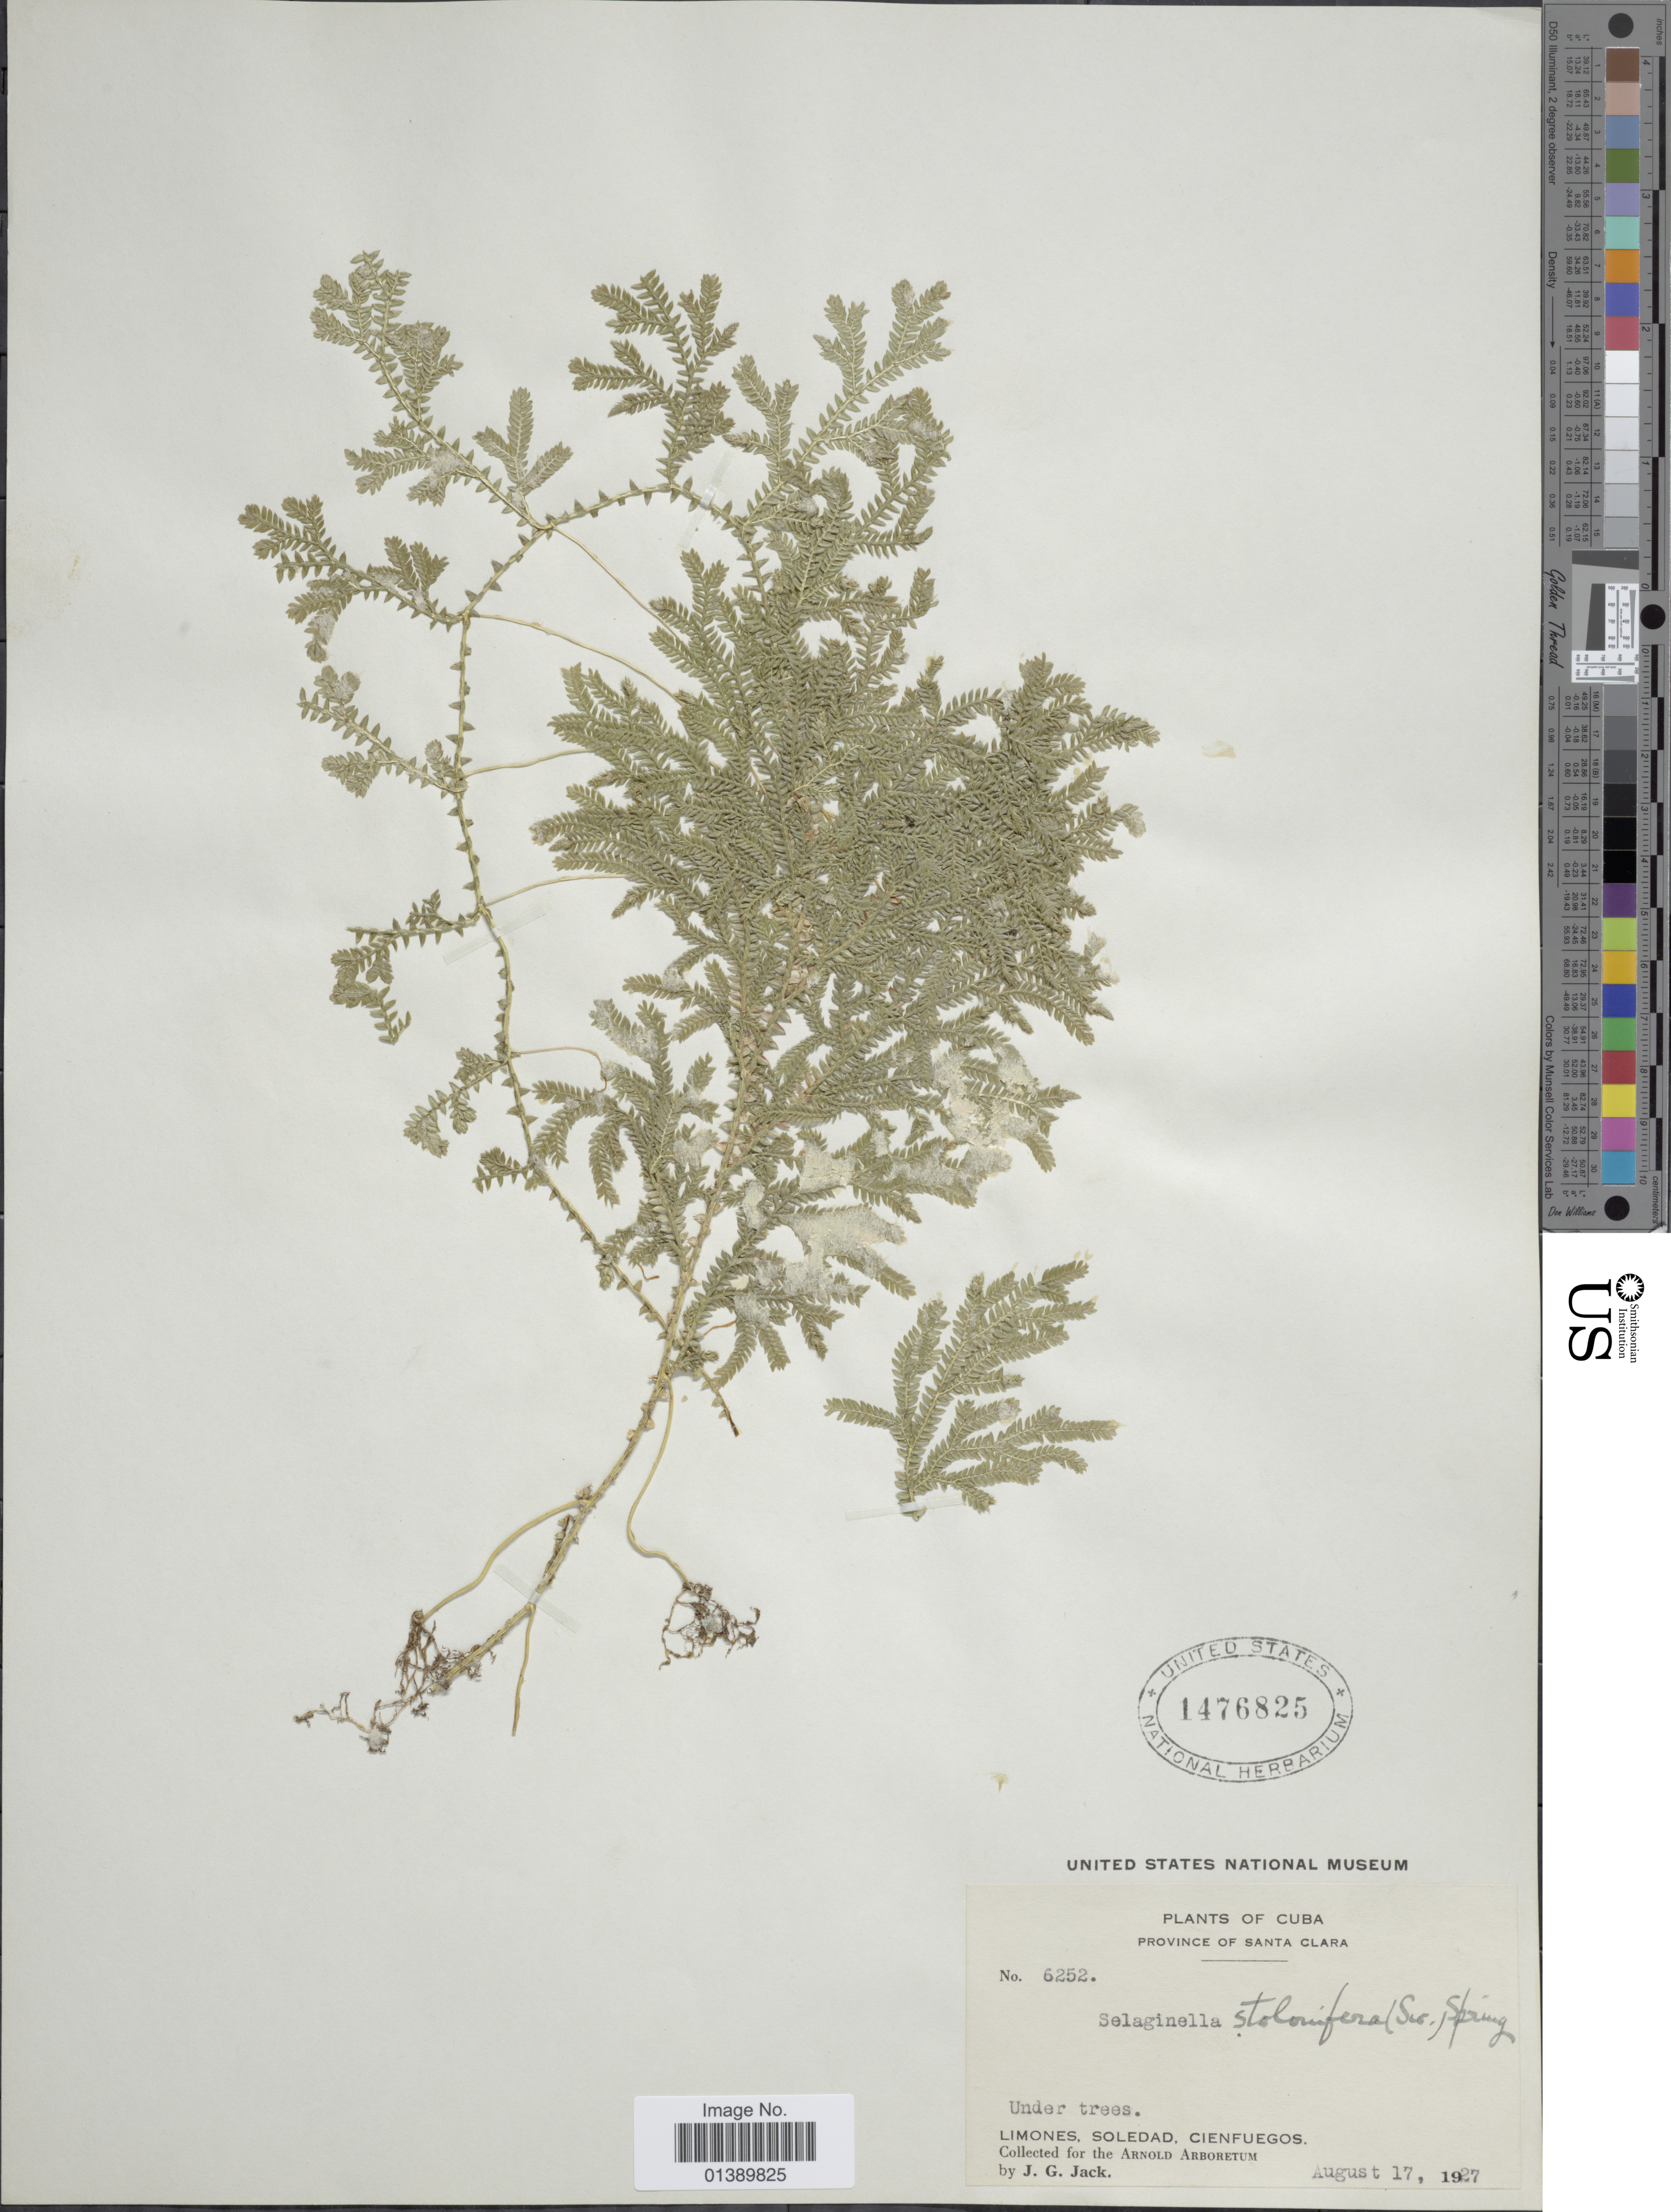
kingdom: Plantae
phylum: Tracheophyta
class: Lycopodiopsida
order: Selaginellales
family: Selaginellaceae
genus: Selaginella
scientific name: Selaginella plumosa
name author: (L.) C. Presl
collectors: J. G. Jack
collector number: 6252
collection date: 1927-08-17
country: Cuba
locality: Province of Santa Clara, Limones, Soledad, Cienfuegos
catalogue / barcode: US 1476825